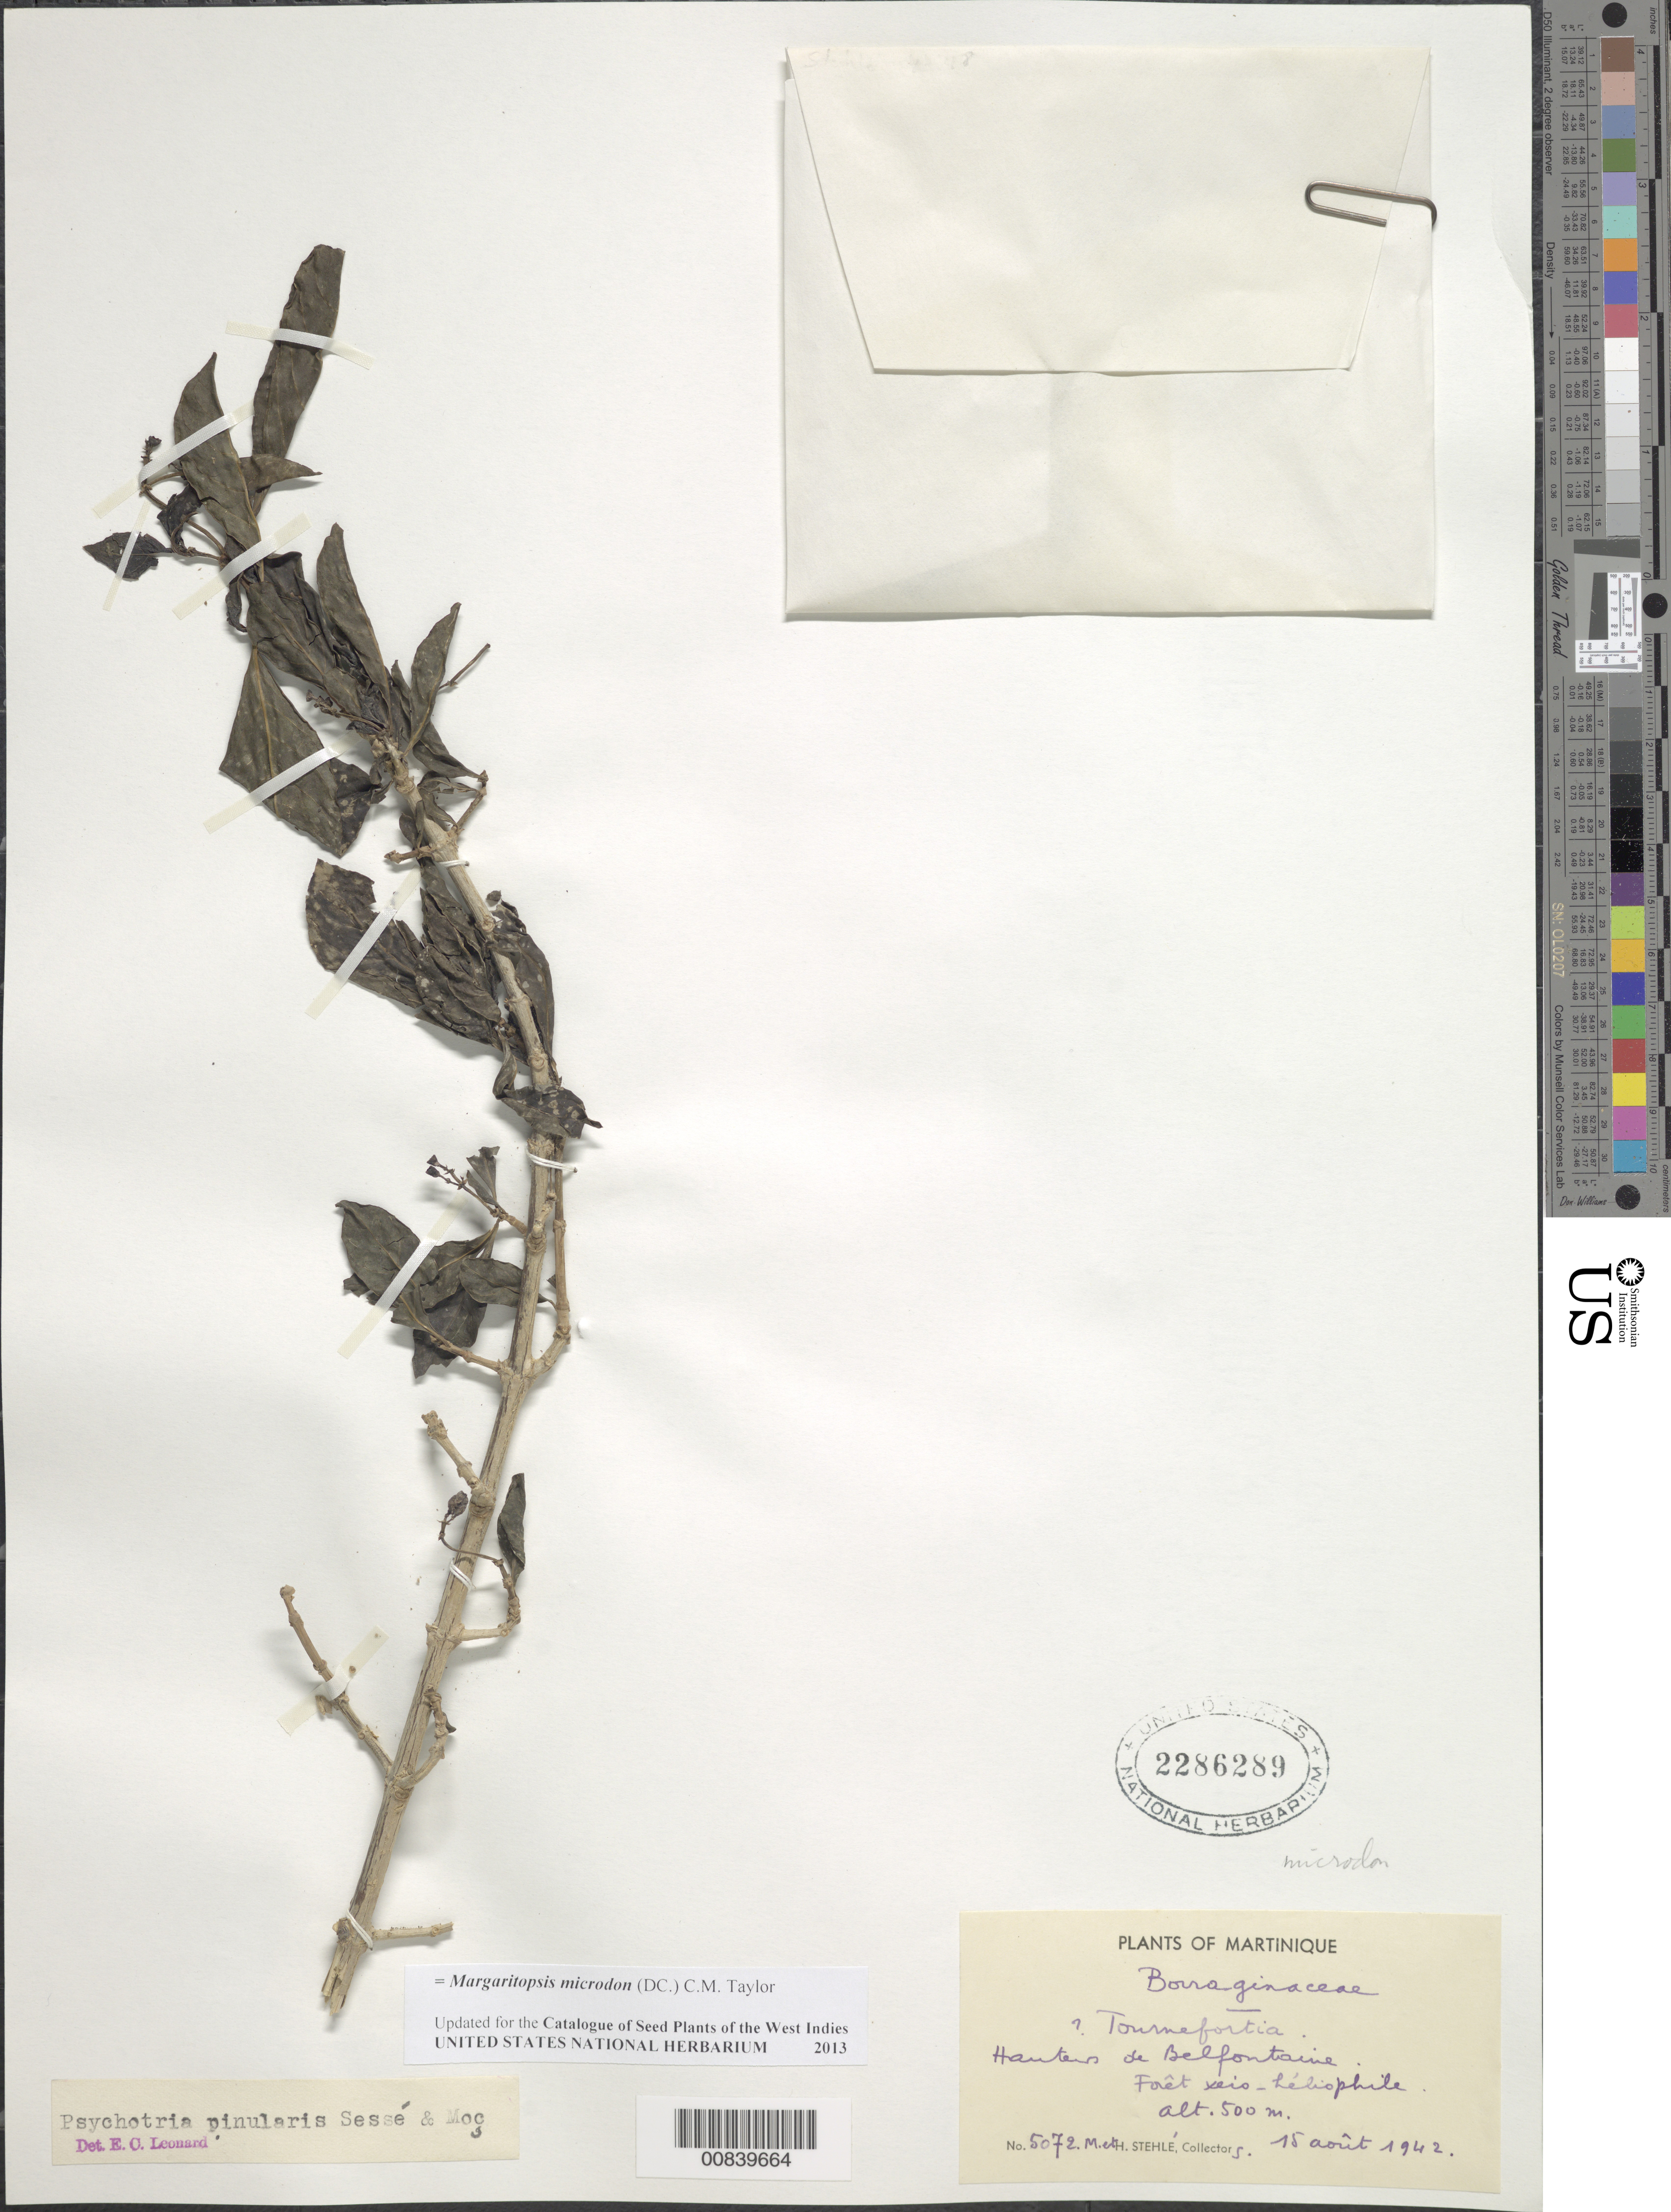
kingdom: Plantae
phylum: Tracheophyta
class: Magnoliopsida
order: Gentianales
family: Rubiaceae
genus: Margaritopsis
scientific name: Margaritopsis microdon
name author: (DC.) C.M. Taylor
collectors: M. Stehlé & H. Stehlé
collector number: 5072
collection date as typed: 14 Aug 1942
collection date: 1942-08-14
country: Martinique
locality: Hautes de Belfontaine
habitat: Forêt xero-héliophile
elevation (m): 500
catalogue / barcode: US 2286289